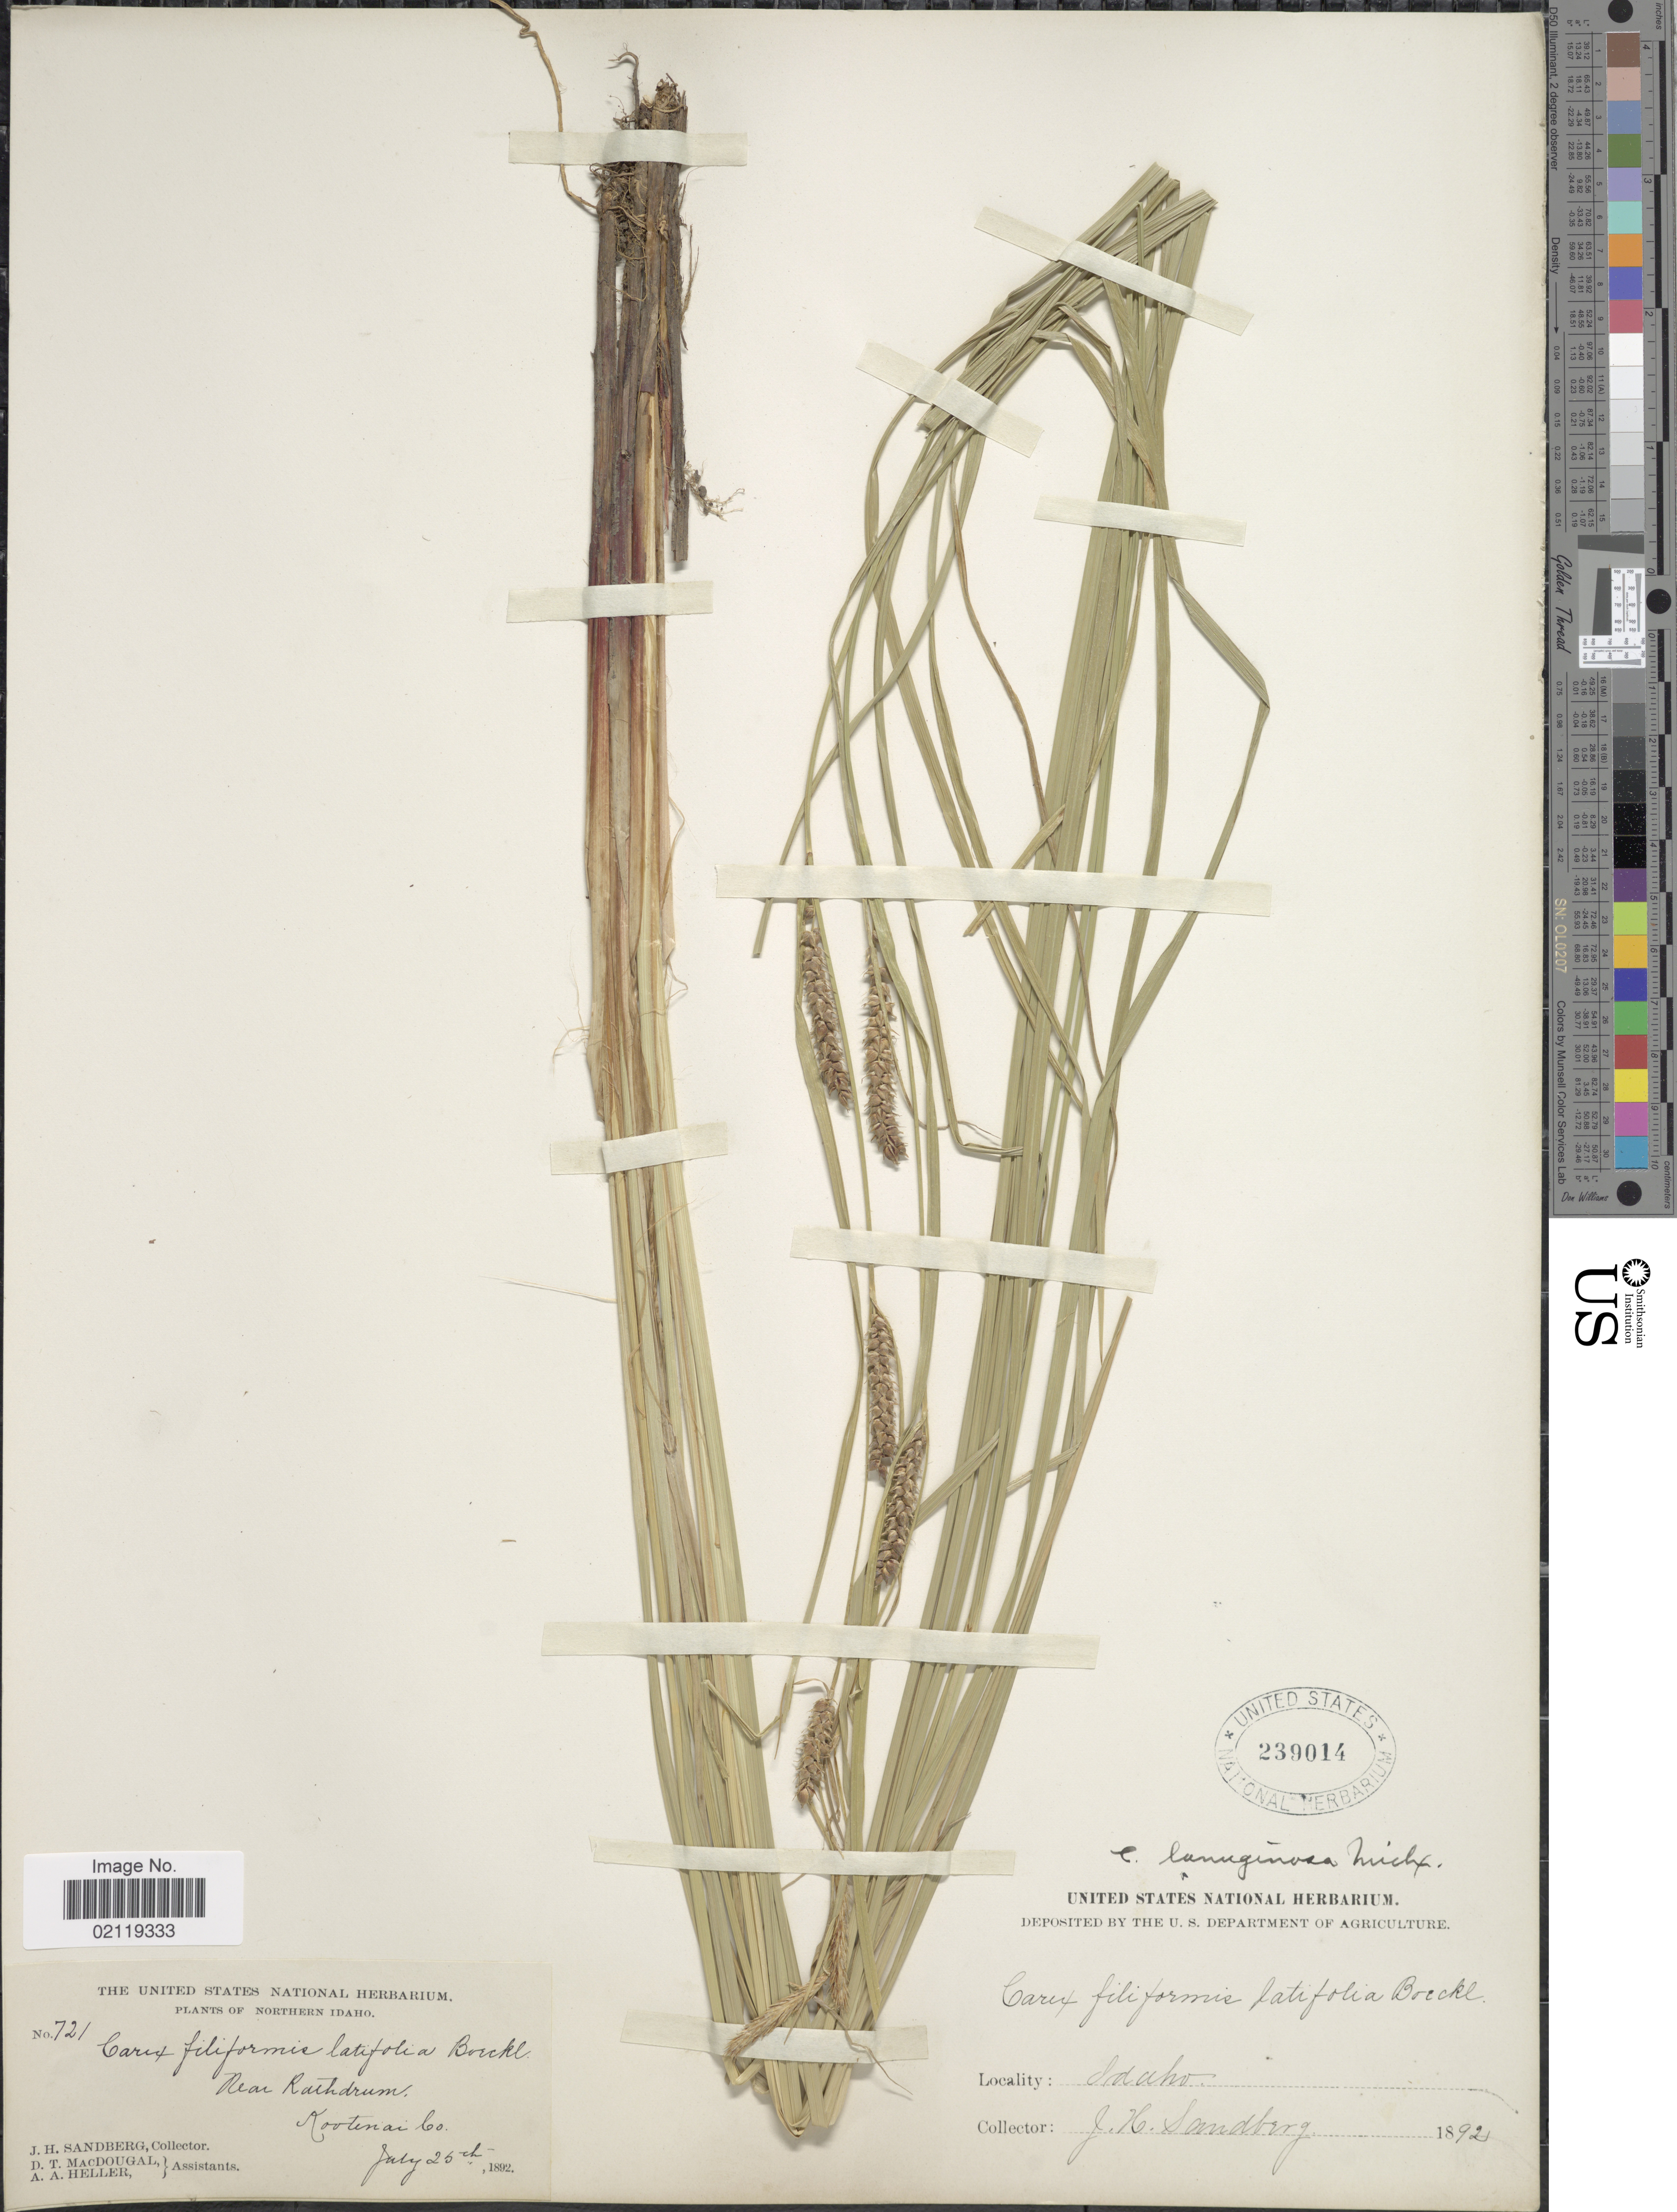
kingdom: Plantae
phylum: Tracheophyta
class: Liliopsida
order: Poales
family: Cyperaceae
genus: Carex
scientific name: Carex pellita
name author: Muhl. ex Willd.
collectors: J. H. Sandberg, D. T. MacDougal & A. A. Heller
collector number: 721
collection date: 1892-07-25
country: United States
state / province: Idaho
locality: Northern Idaho. Near Rachdrum, Kootenai Co.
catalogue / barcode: US 239014